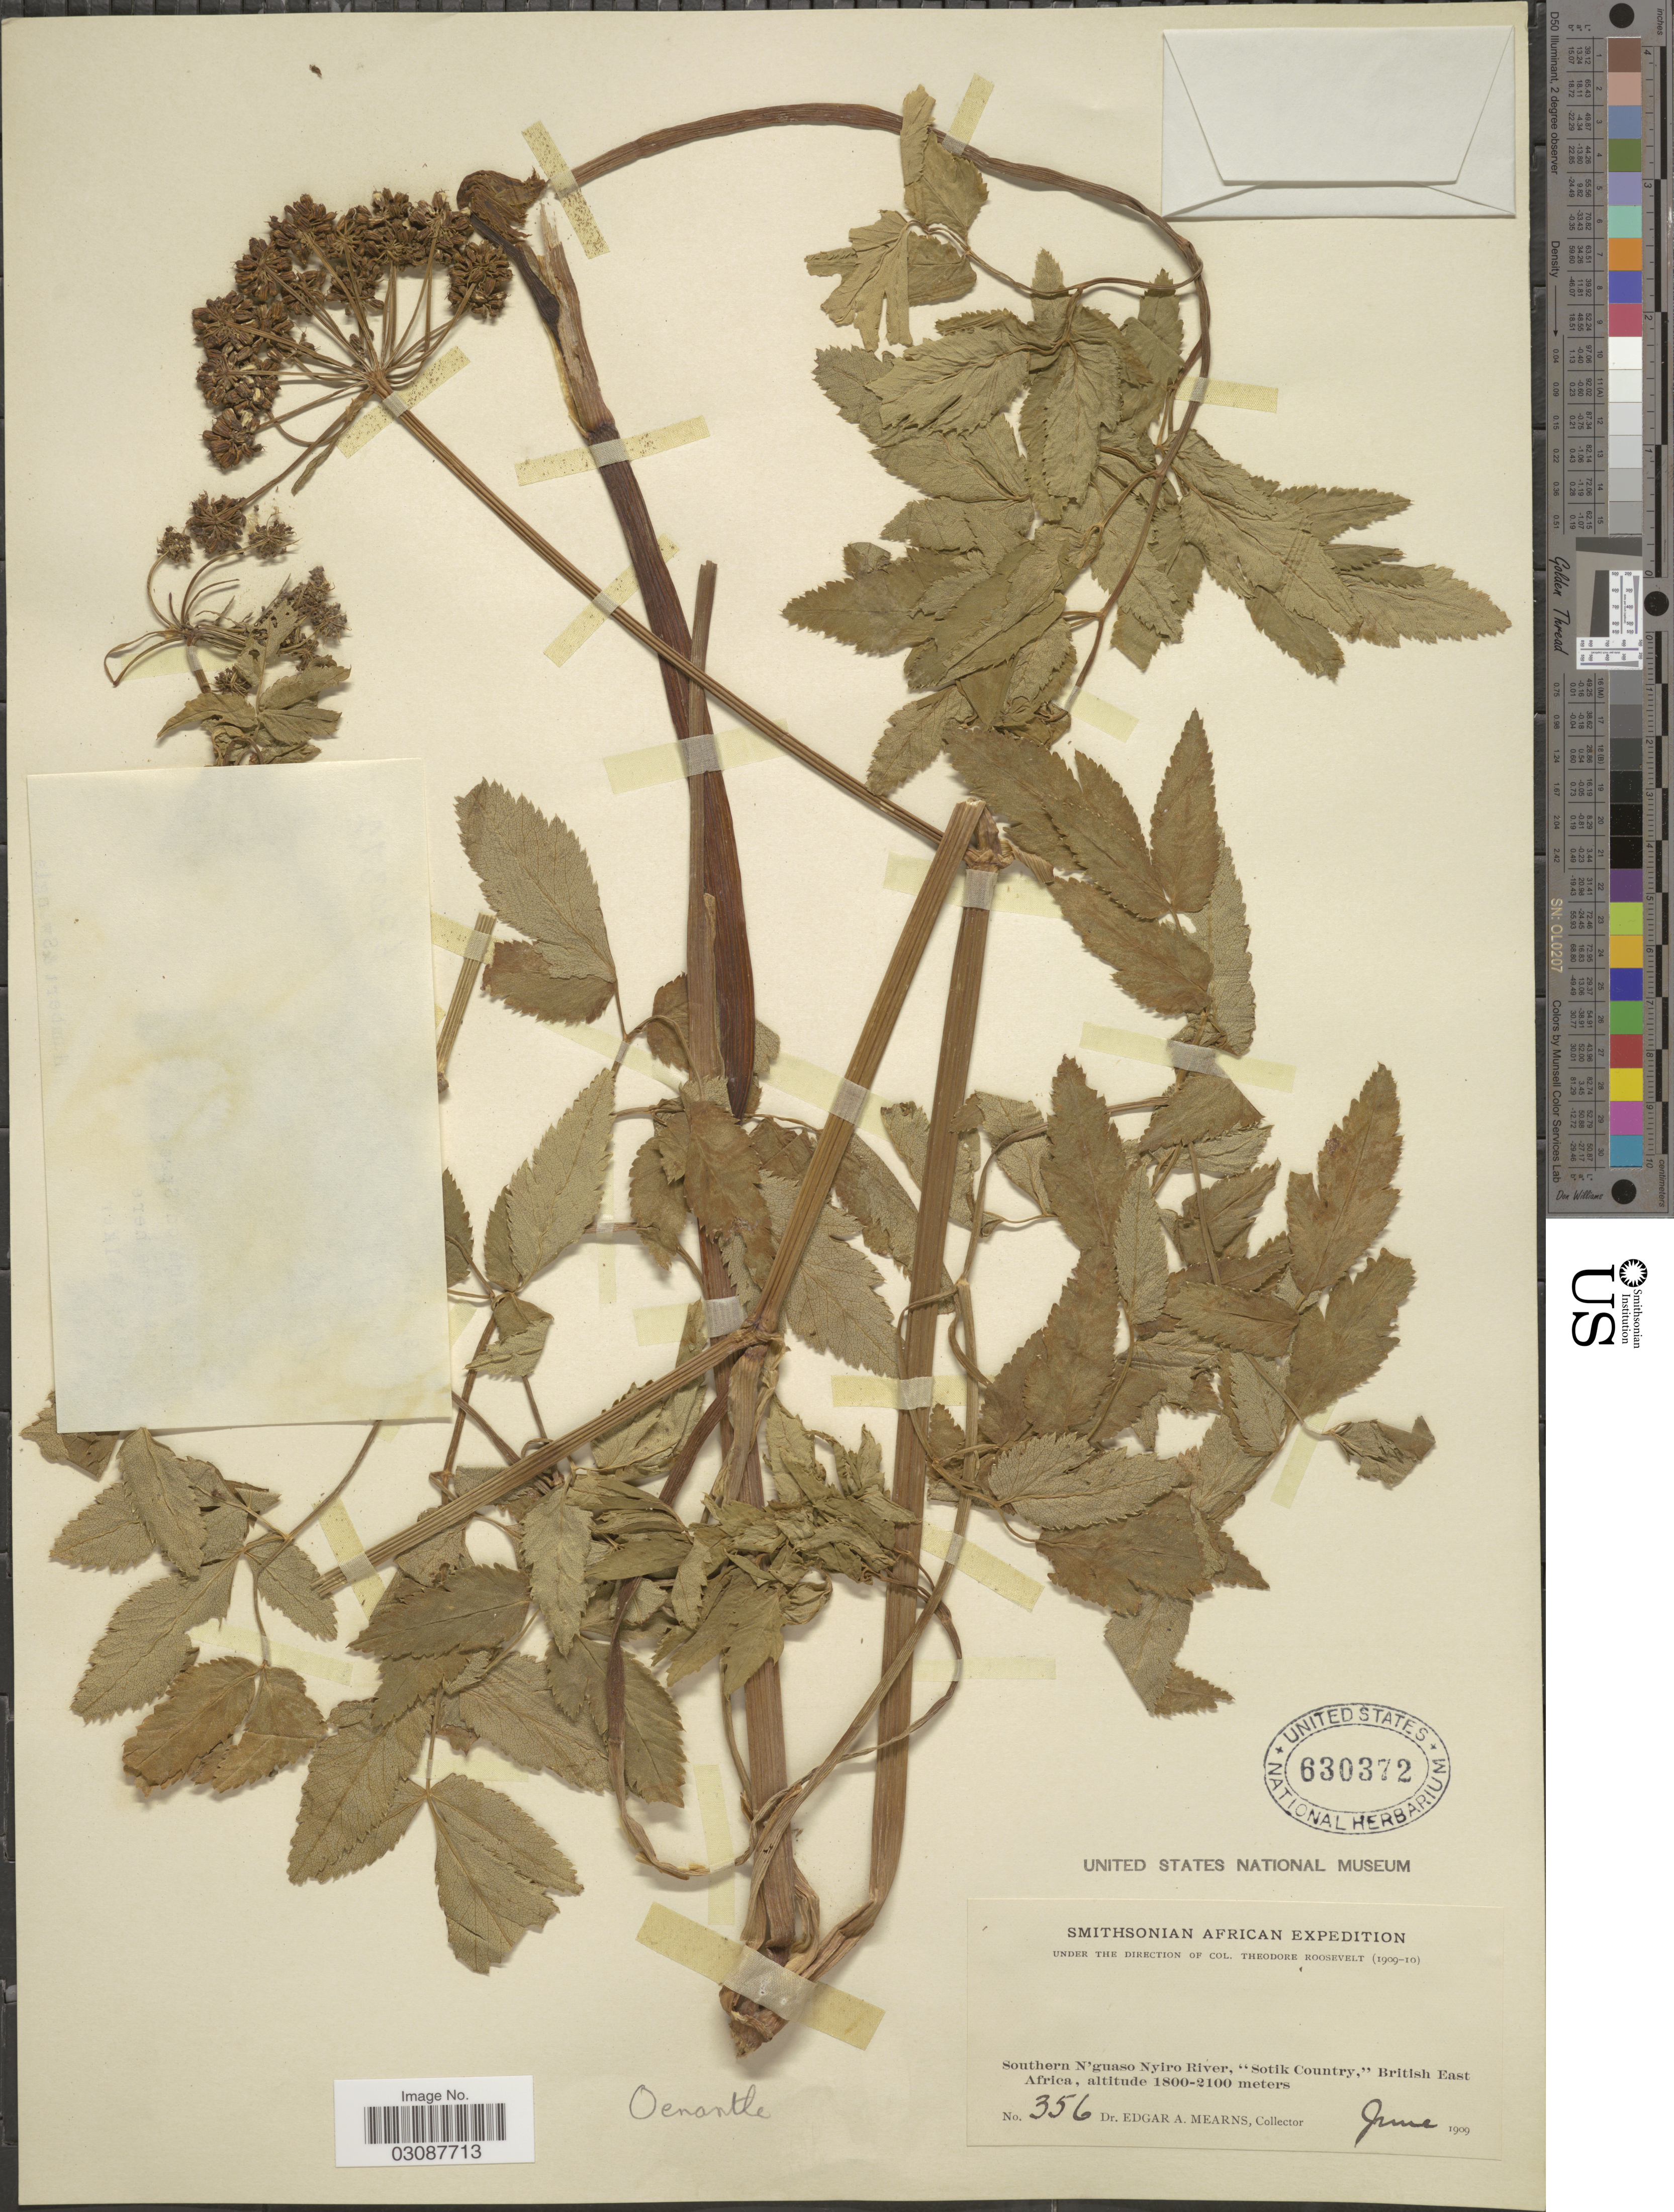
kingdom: Plantae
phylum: Tracheophyta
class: Magnoliopsida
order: Apiales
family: Apiaceae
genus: Oenanthe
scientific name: Oenanthe sp.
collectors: E. A. Mearns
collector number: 356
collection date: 1909-06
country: Kenya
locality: Southern N'guaso Nyiro River "Sotik Country", British East Africa.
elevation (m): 1800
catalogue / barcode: US 630372